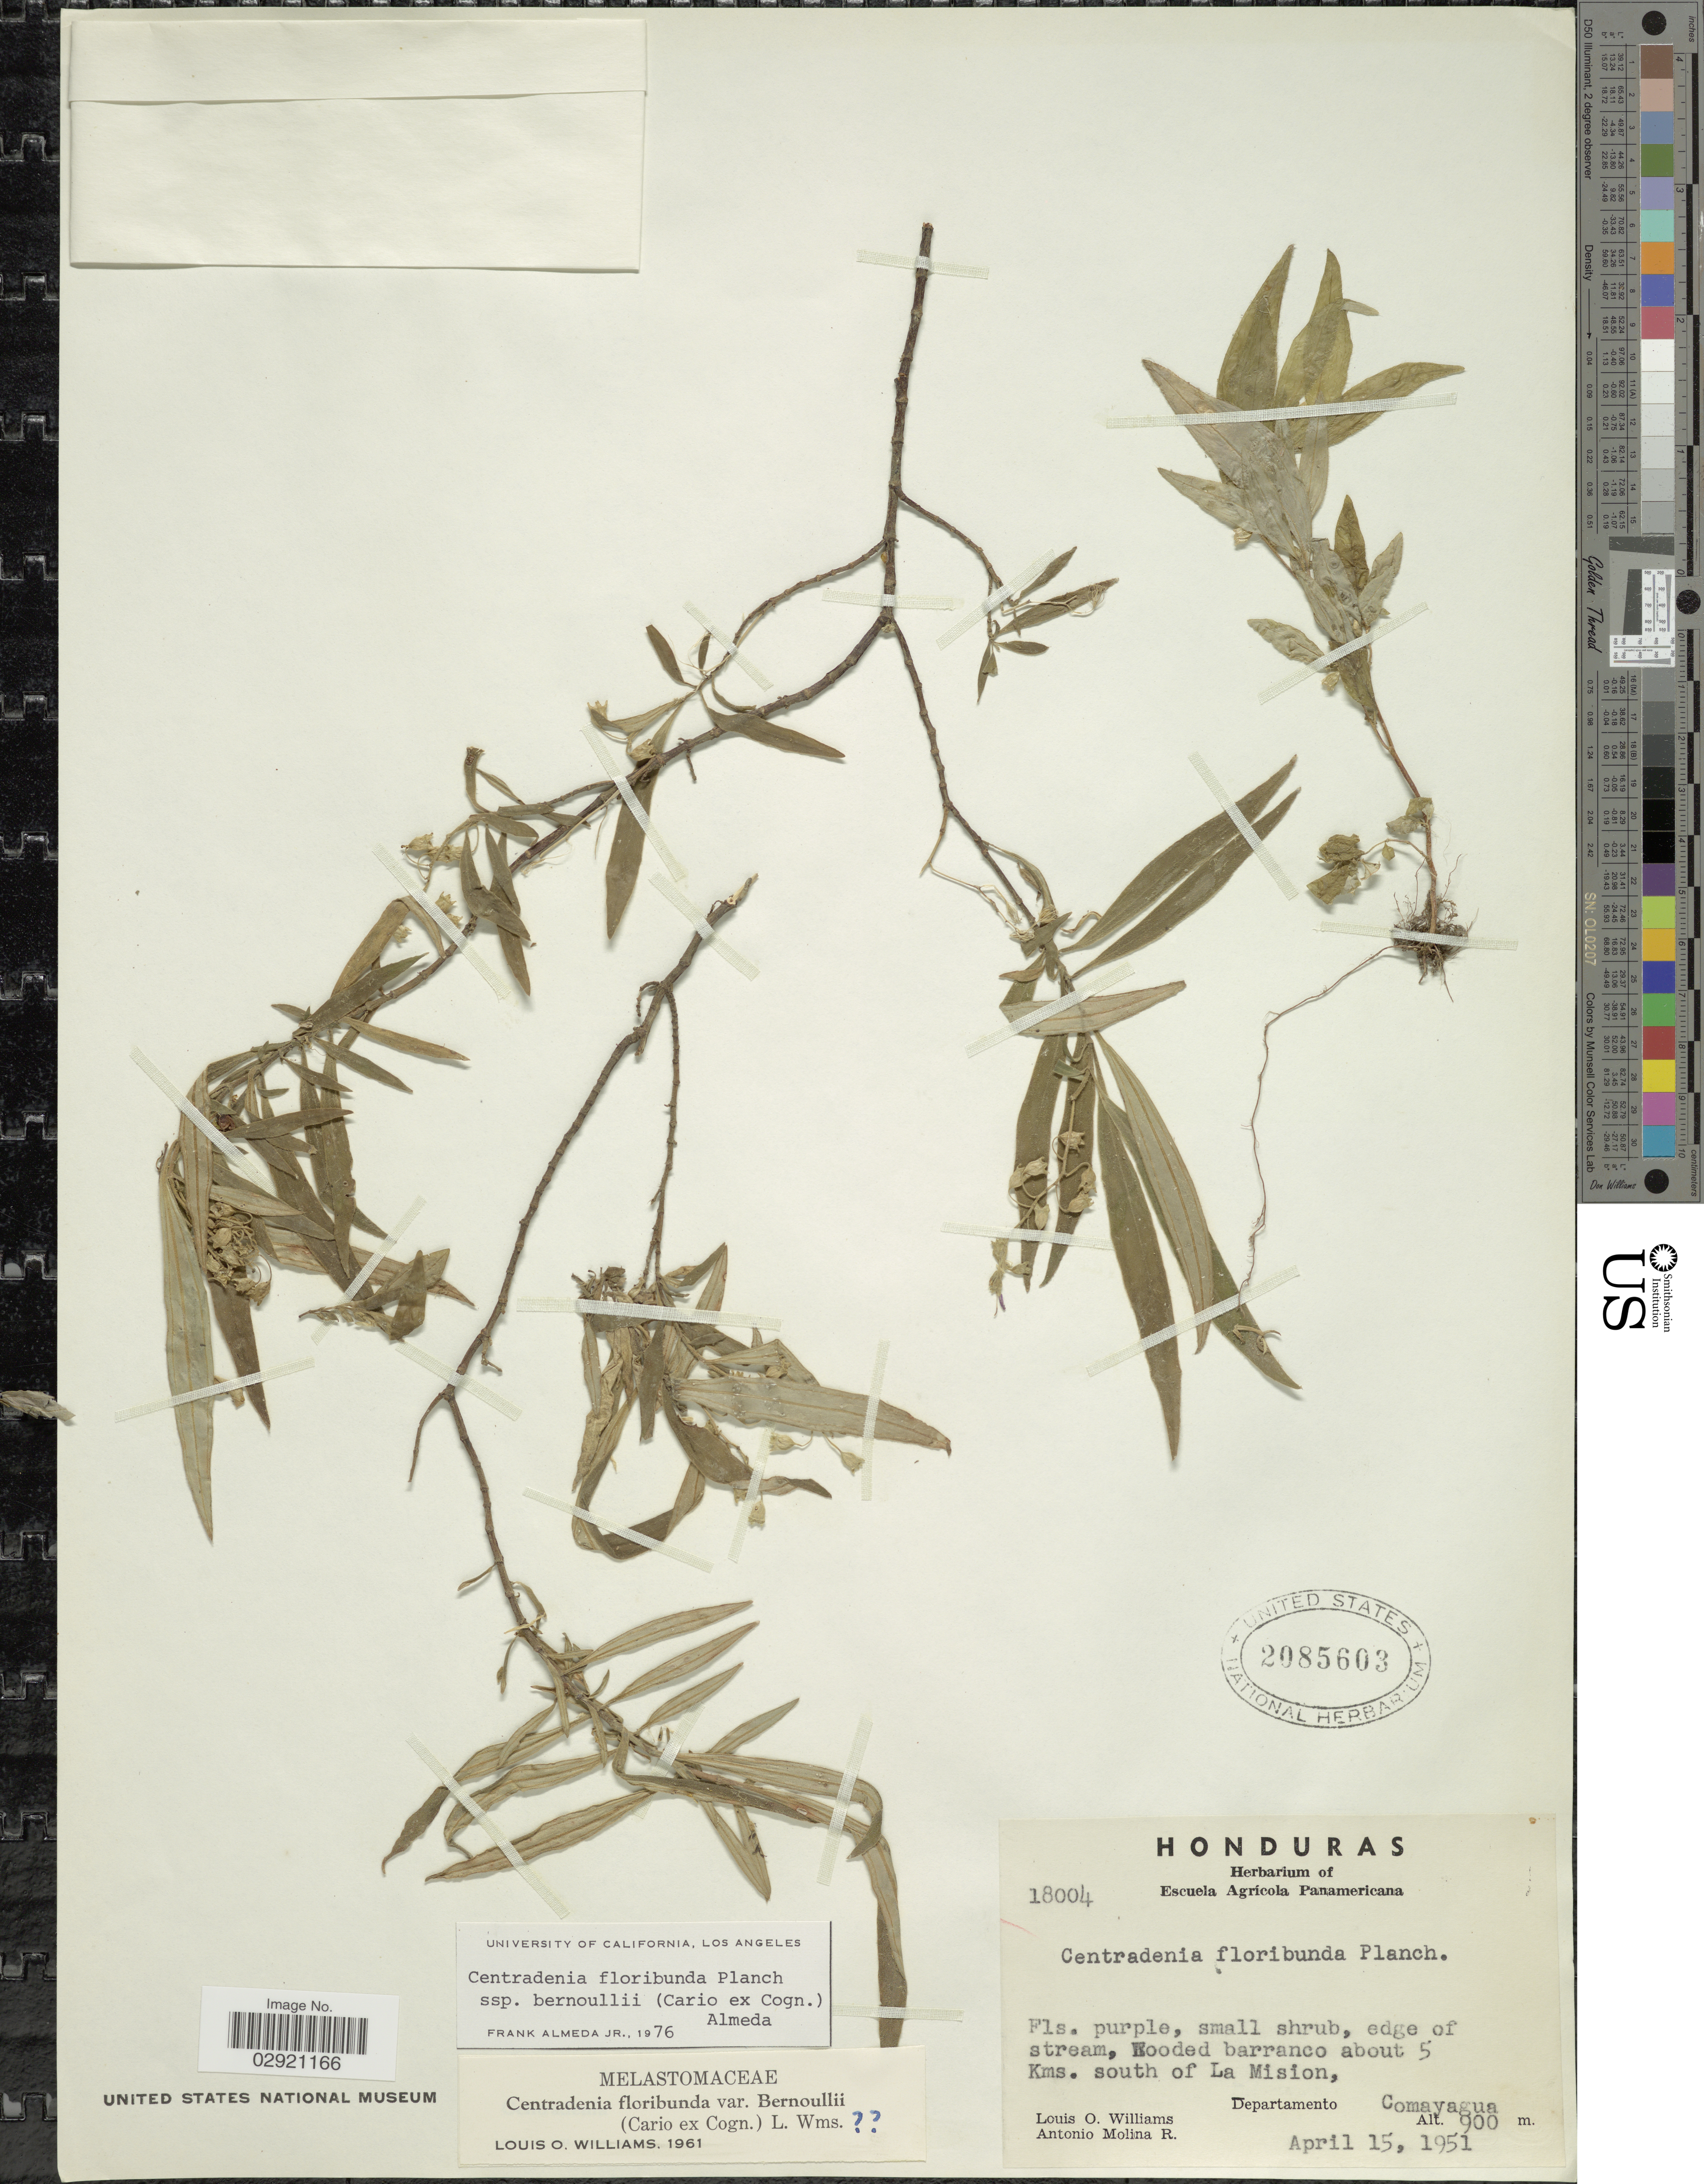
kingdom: Plantae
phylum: Tracheophyta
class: Magnoliopsida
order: Myrtales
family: Melastomataceae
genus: Centradenia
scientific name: Centradenia floribunda subsp. bernoulli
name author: (Cario ex Cogn.) Almeda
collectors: L. O. Williams & A. Molina R.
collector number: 18004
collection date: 1951-04-15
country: Honduras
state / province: Comayagua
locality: Wooded barranco about 5 Kms. south of La Mision, Departamento Comayagua.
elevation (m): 900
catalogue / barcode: US 2085603